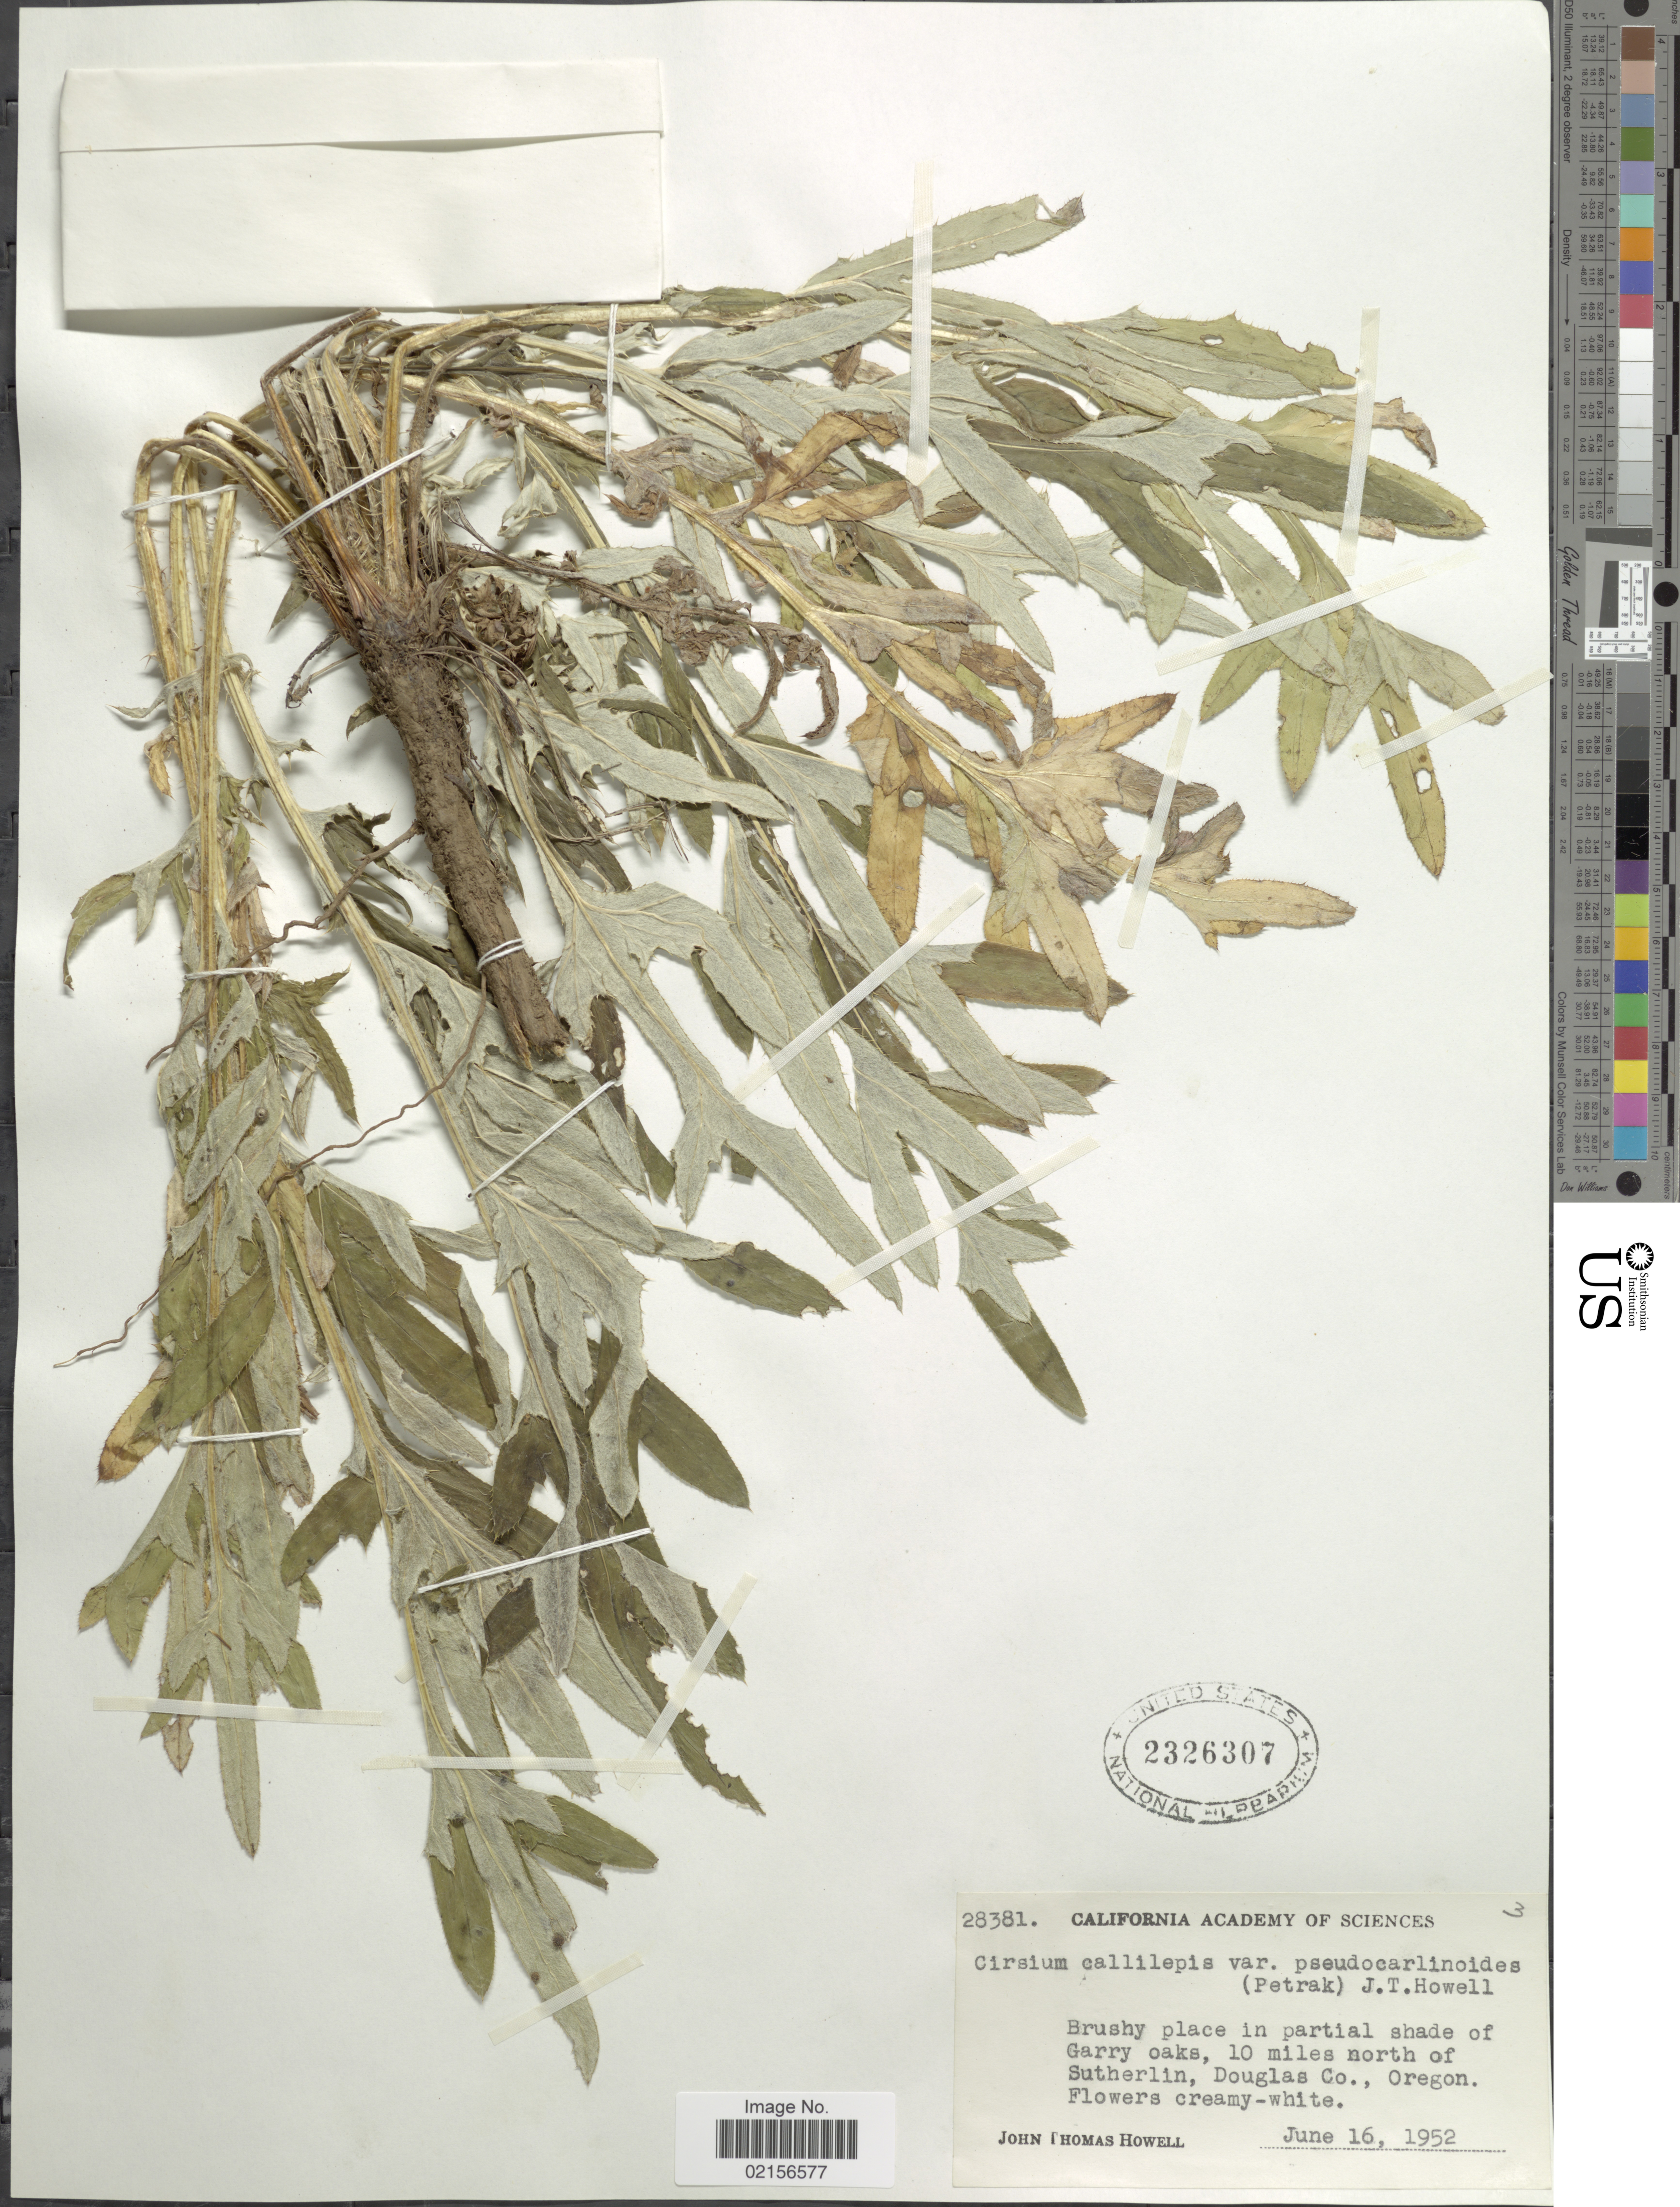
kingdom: Plantae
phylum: Tracheophyta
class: Magnoliopsida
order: Asterales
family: Asteraceae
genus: Cirsium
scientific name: Cirsium remotifolium var. odontolepis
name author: Petr.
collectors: J. T. Howell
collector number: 28381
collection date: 1952-06-16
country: United States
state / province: Oregon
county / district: Douglas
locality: Brushy place in partial shade of Garry oaks, 10 miles north of Sutherlin, Douglas Co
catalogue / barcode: US 2326307